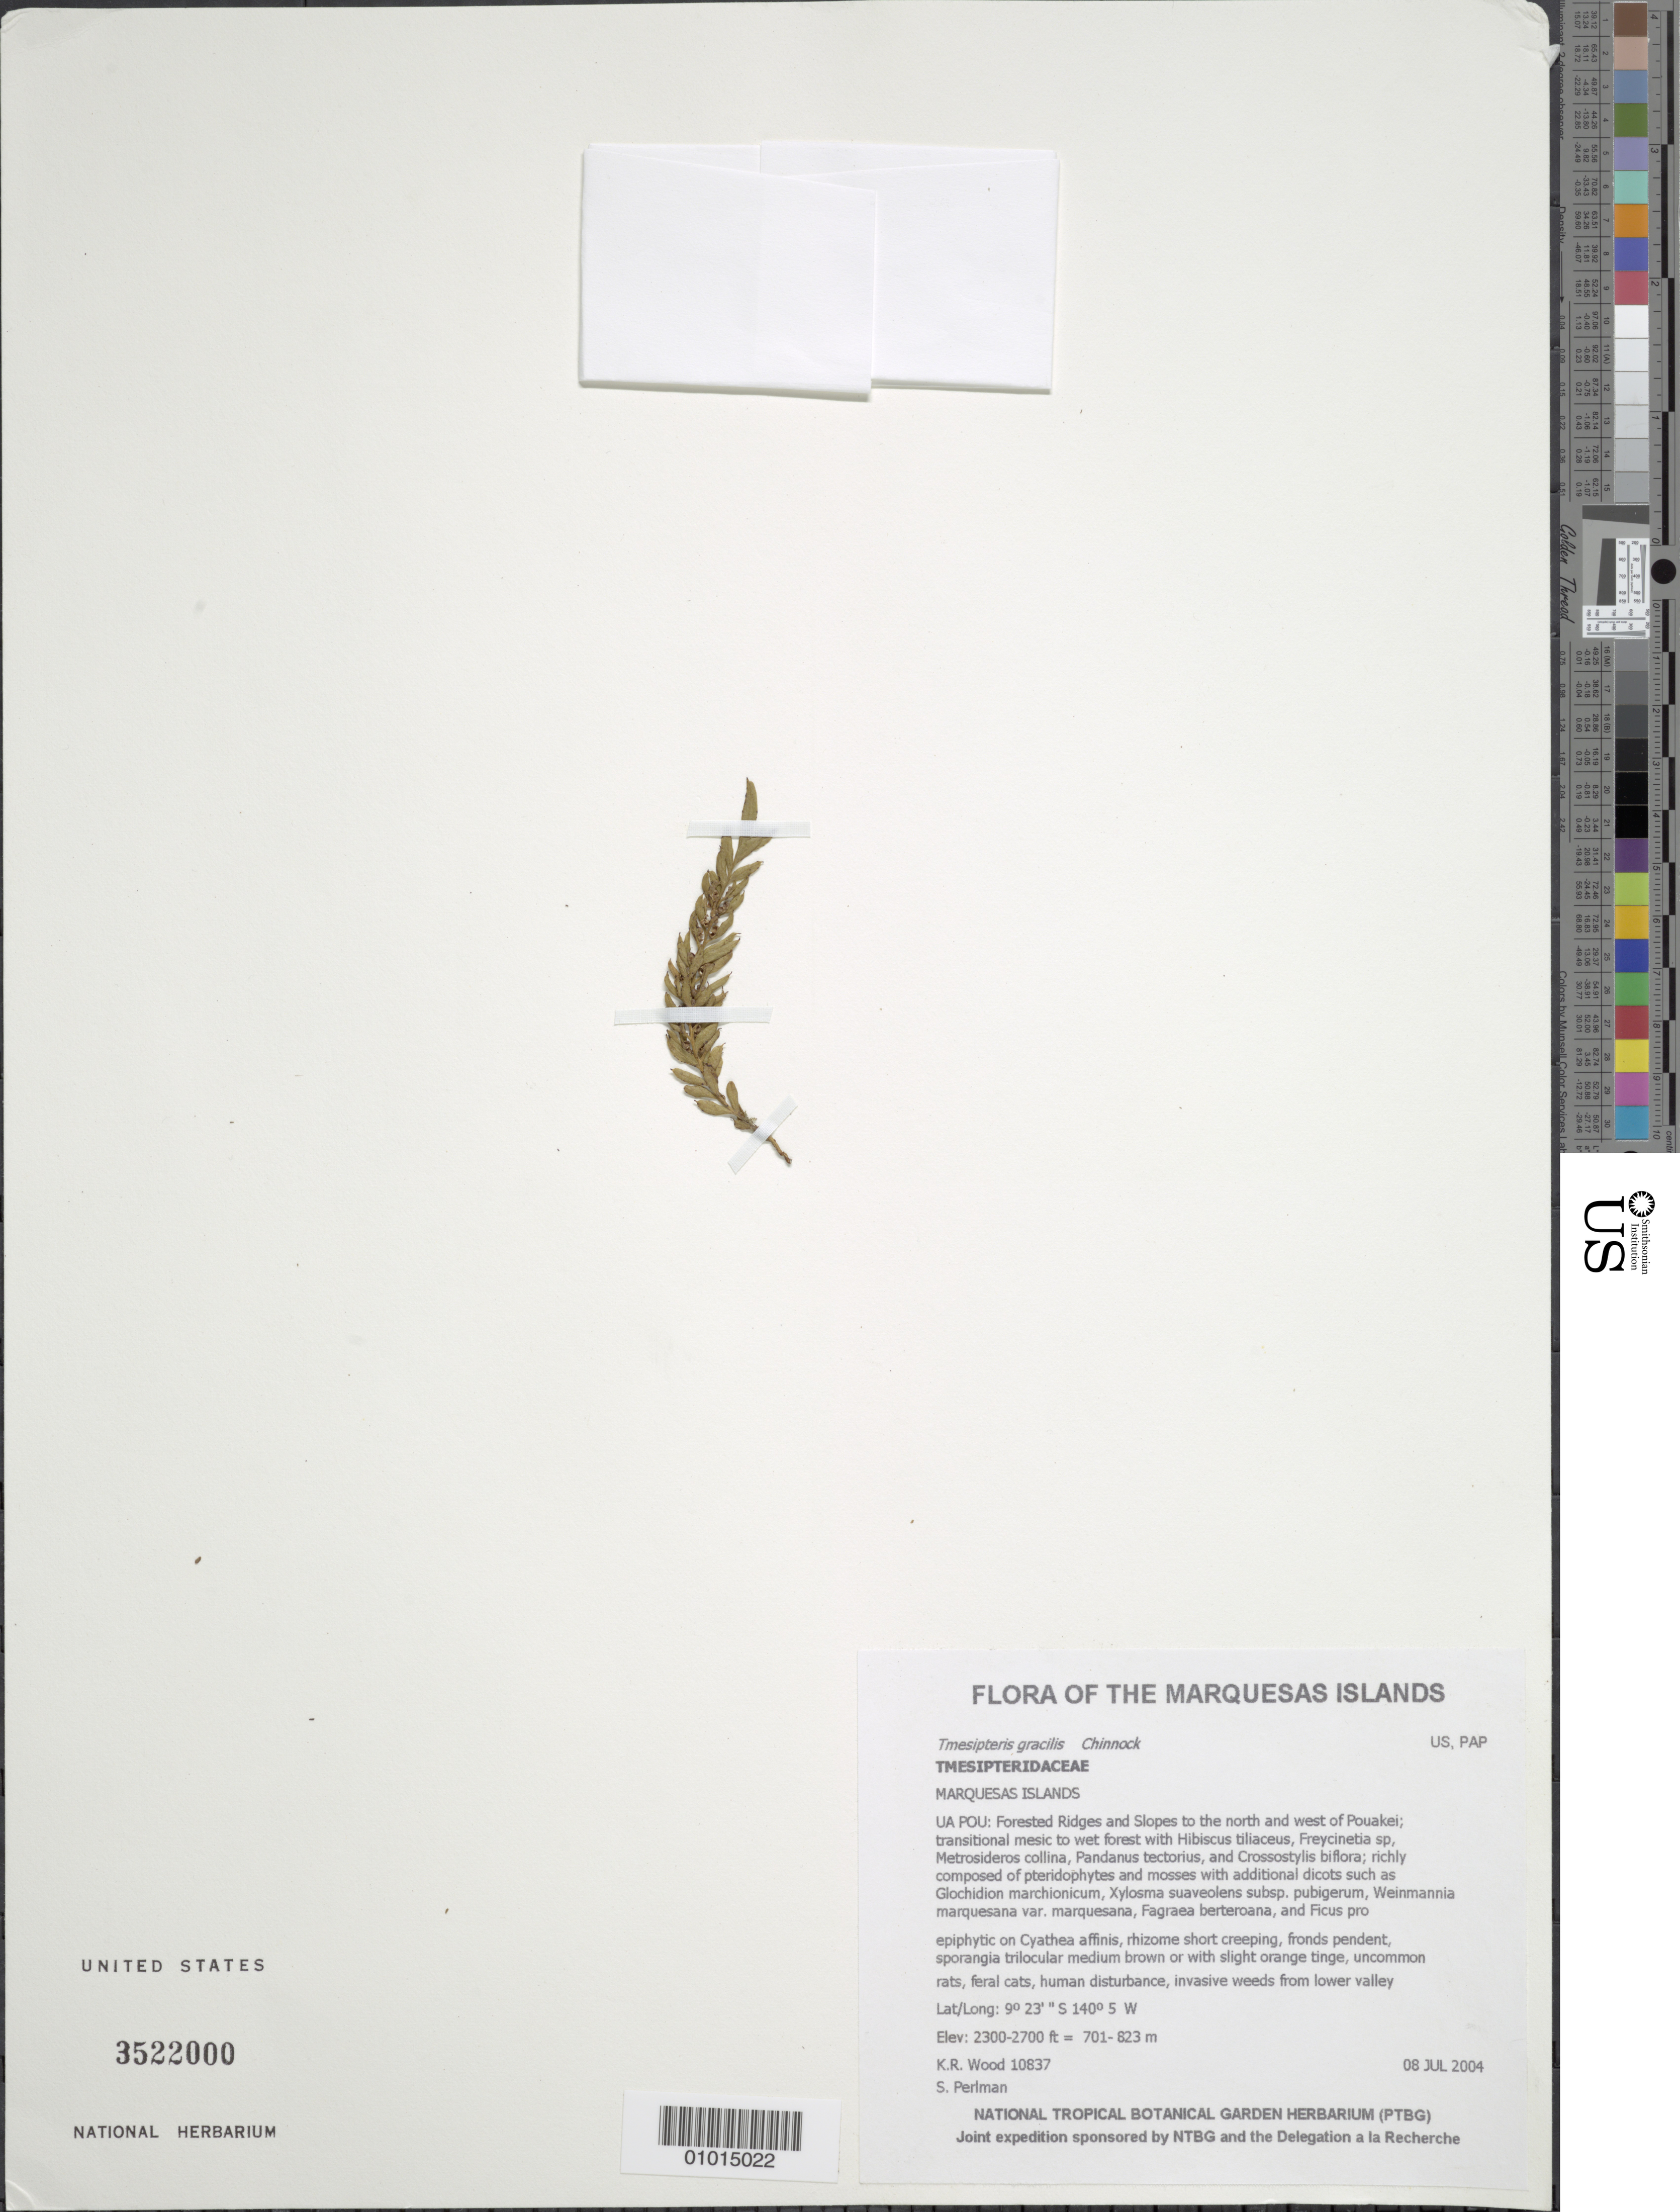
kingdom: Plantae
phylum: Tracheophyta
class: Polypodiopsida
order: Psilotales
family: Psilotaceae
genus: Tmesipteris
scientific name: Tmesipteris gracilis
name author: Chinnock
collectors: K. R. Wood & S. P. Perlman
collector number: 10837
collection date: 2004-07-08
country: French Polynesia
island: Ua Pou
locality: Forested Ridges and Slopes to the north and west of Pouakei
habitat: Transitional mesic to wet forest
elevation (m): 701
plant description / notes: Rats, feral cats, human disturbance, invasive weeds from lower valley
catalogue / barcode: US 3522000